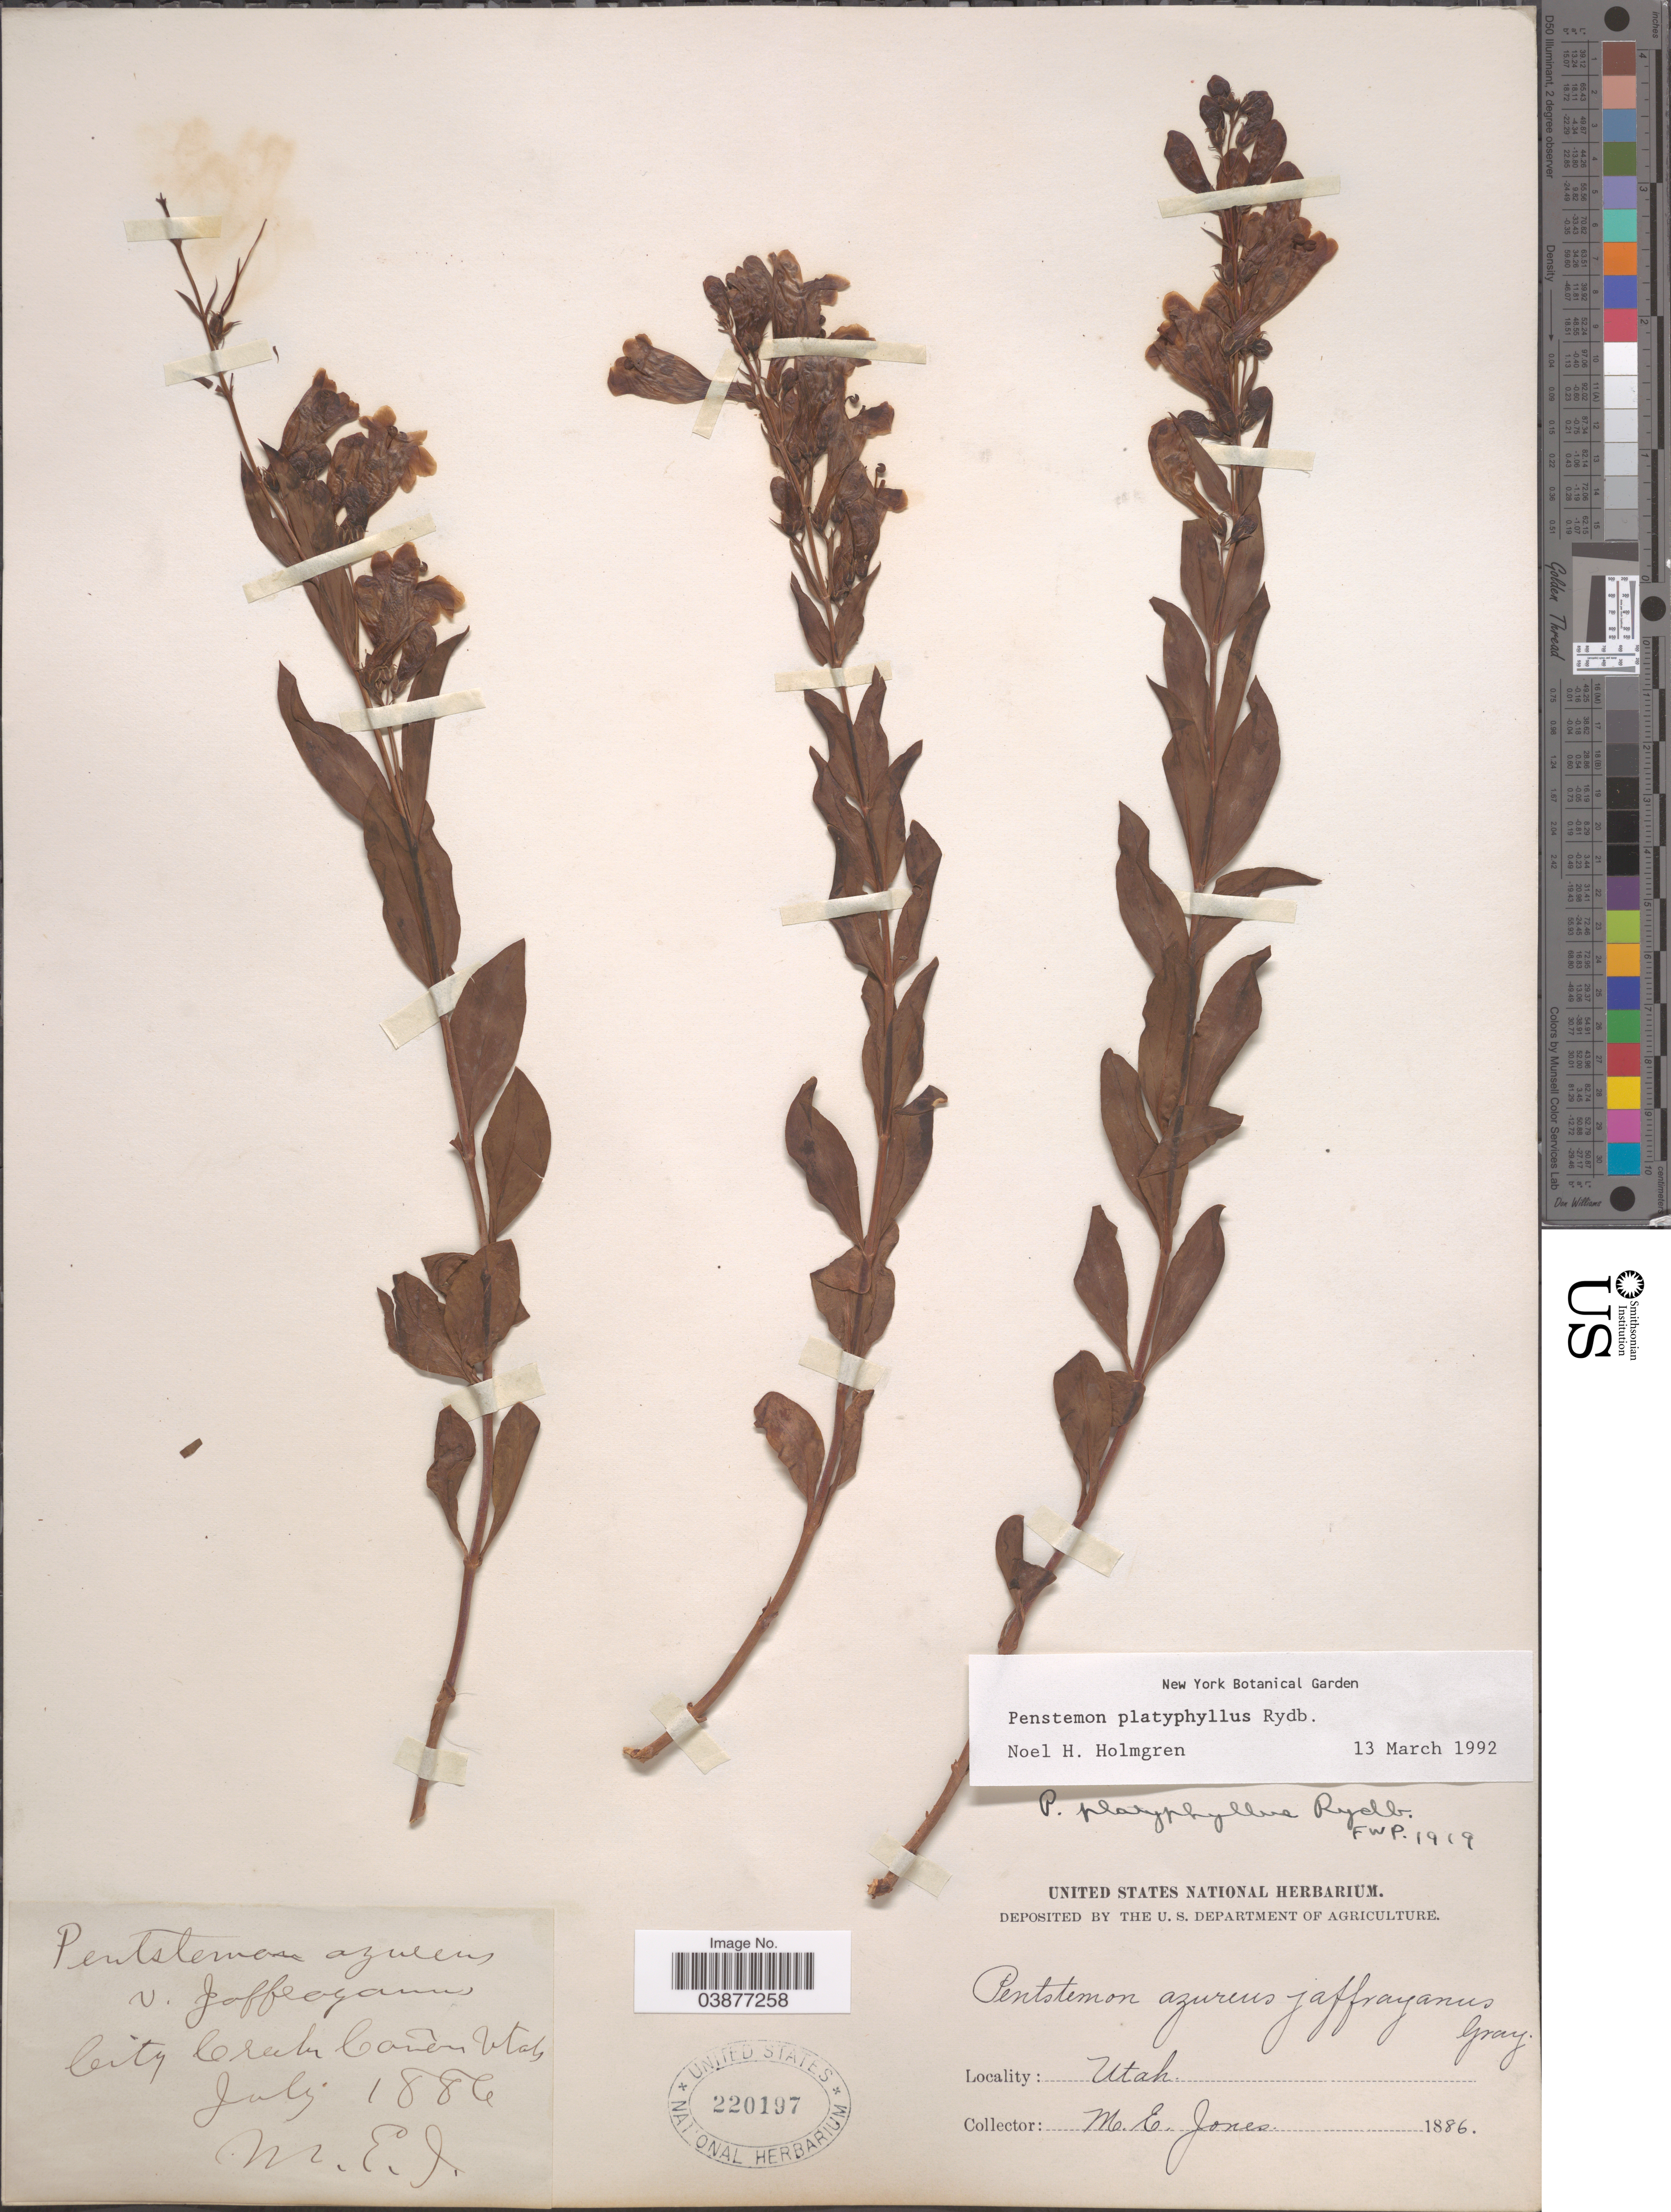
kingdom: Plantae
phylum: Tracheophyta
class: Magnoliopsida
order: Lamiales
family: Plantaginaceae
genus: Penstemon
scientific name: Penstemon platyphyllus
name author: Rydb.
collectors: M. E. Jones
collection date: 1886-07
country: United States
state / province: Utah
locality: City Creek Cañon.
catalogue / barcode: US 220197